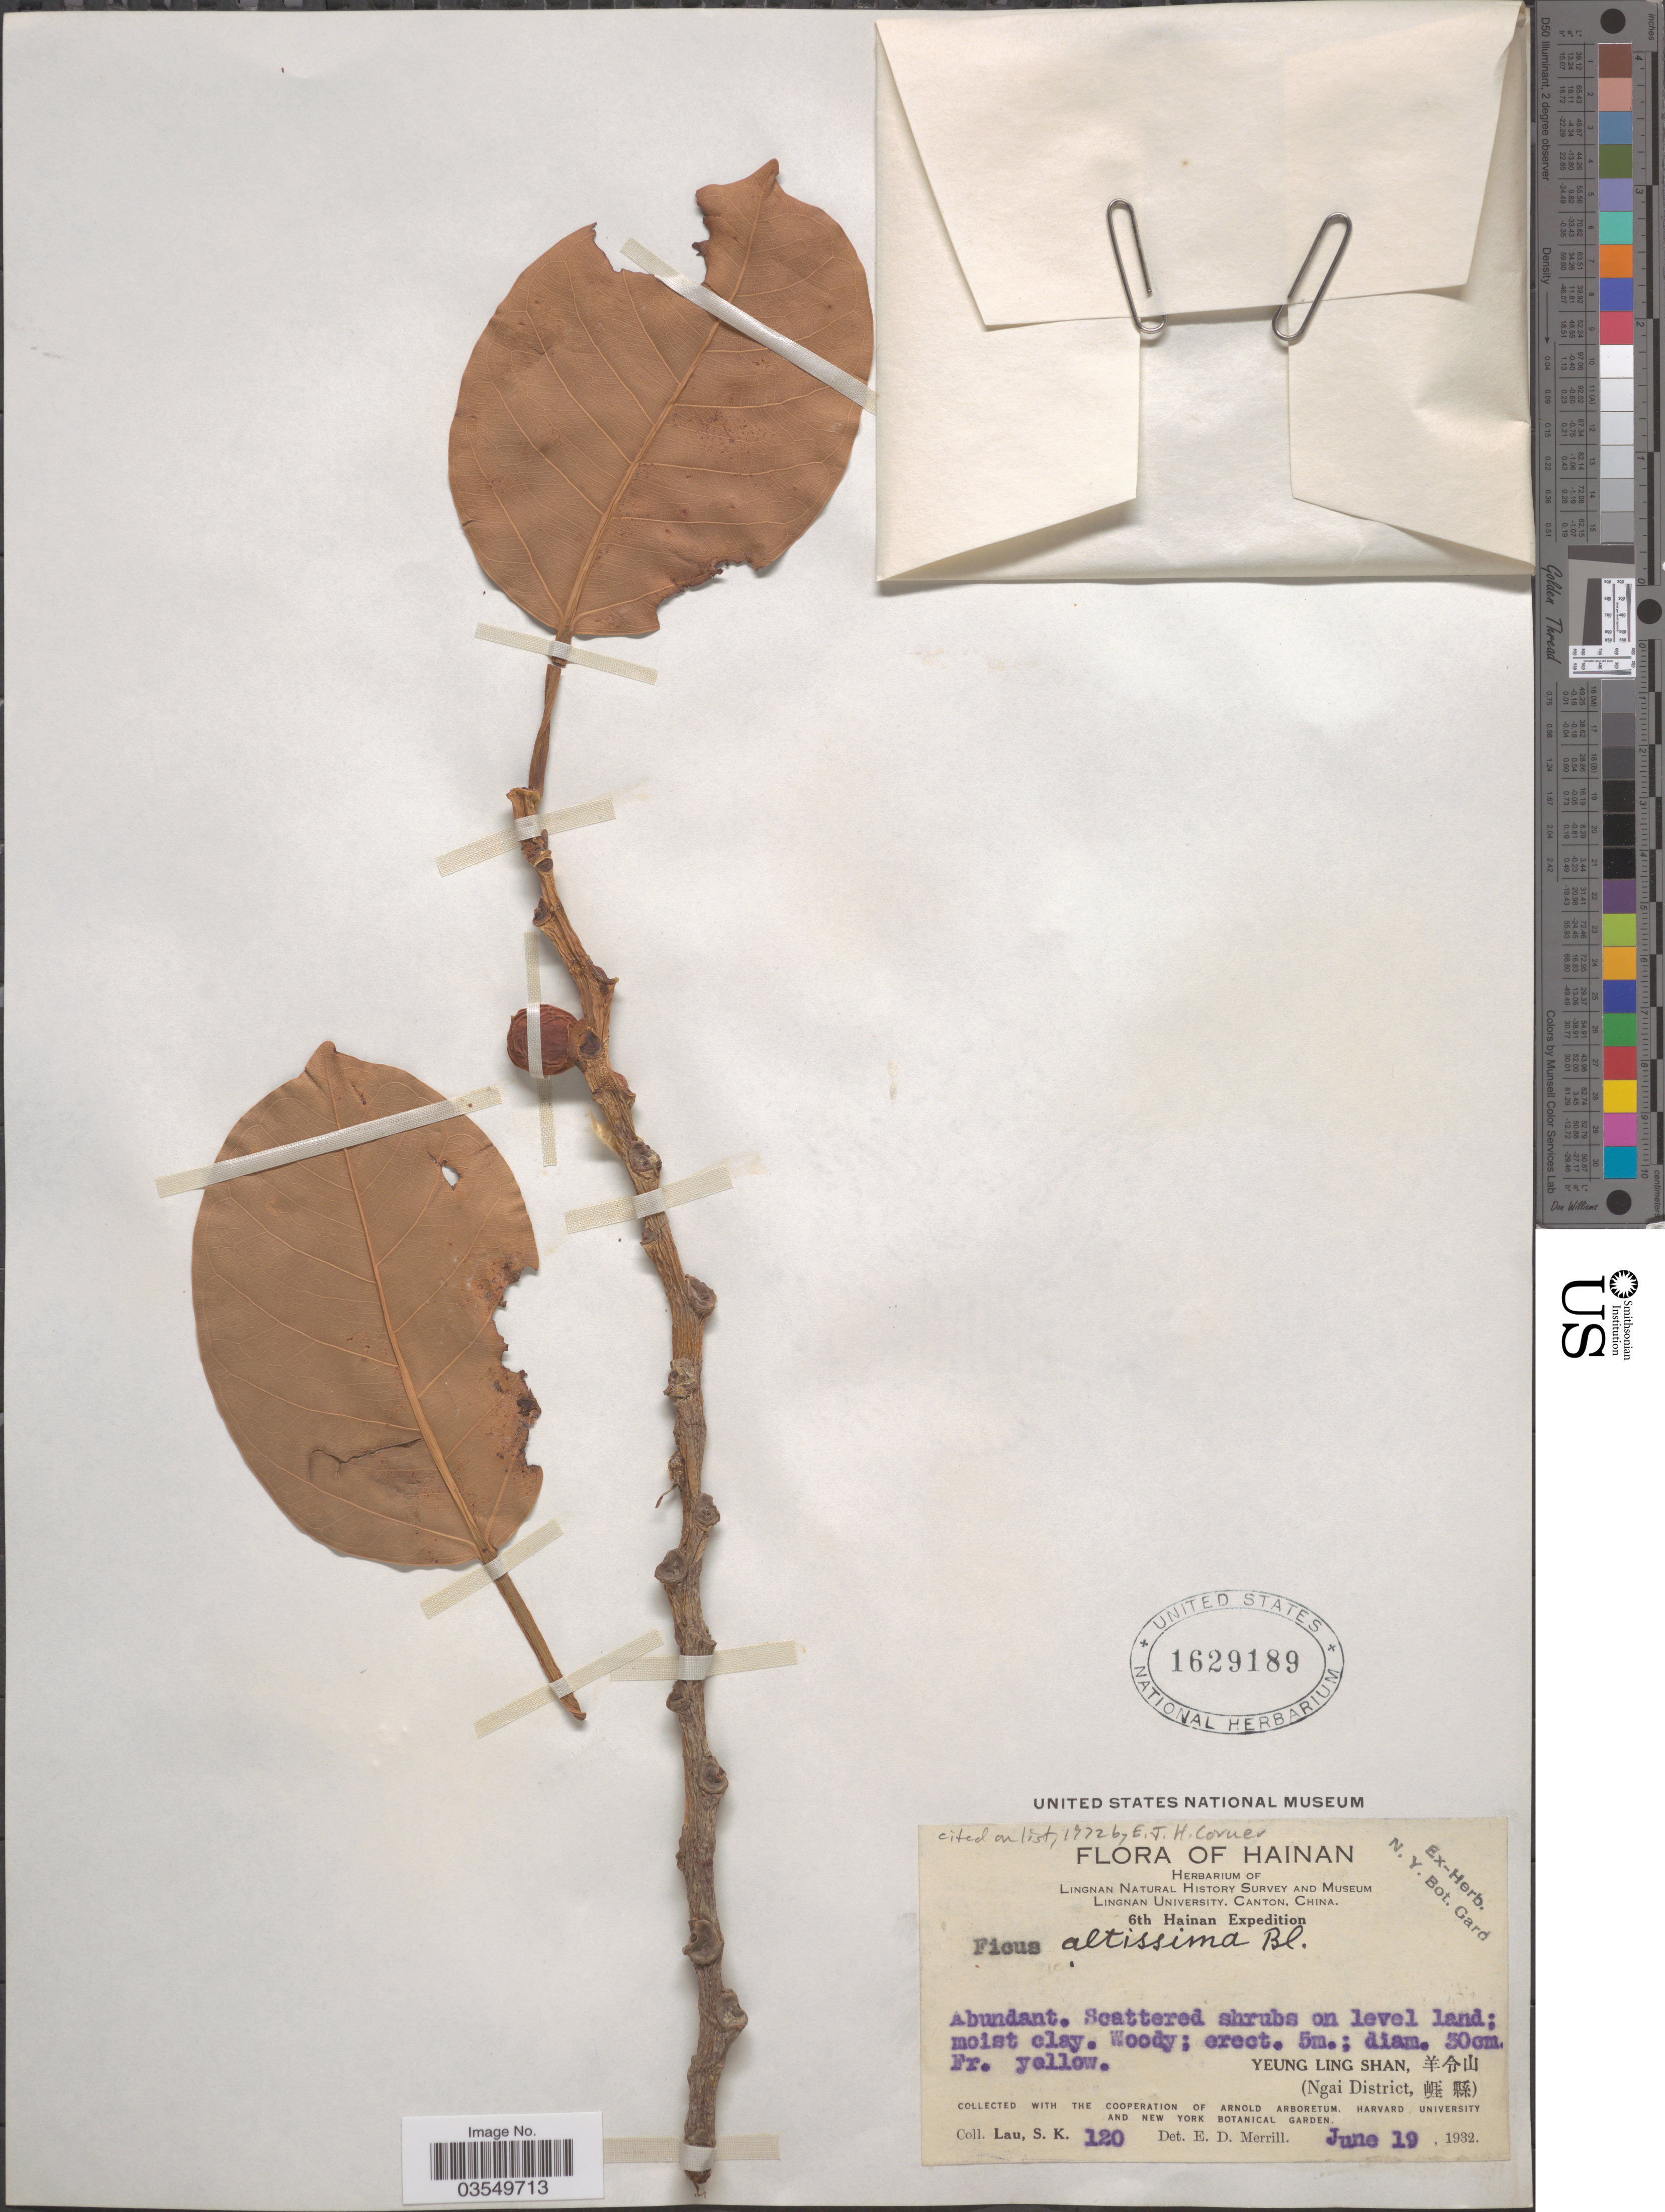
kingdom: Plantae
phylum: Tracheophyta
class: Magnoliopsida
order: Rosales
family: Moraceae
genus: Ficus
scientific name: Ficus altissima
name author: Blume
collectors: S. K. Lau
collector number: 120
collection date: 1932-06-19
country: China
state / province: Hainan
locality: Yeung Ling Shan. (Ngai District).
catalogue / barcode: US 1629189